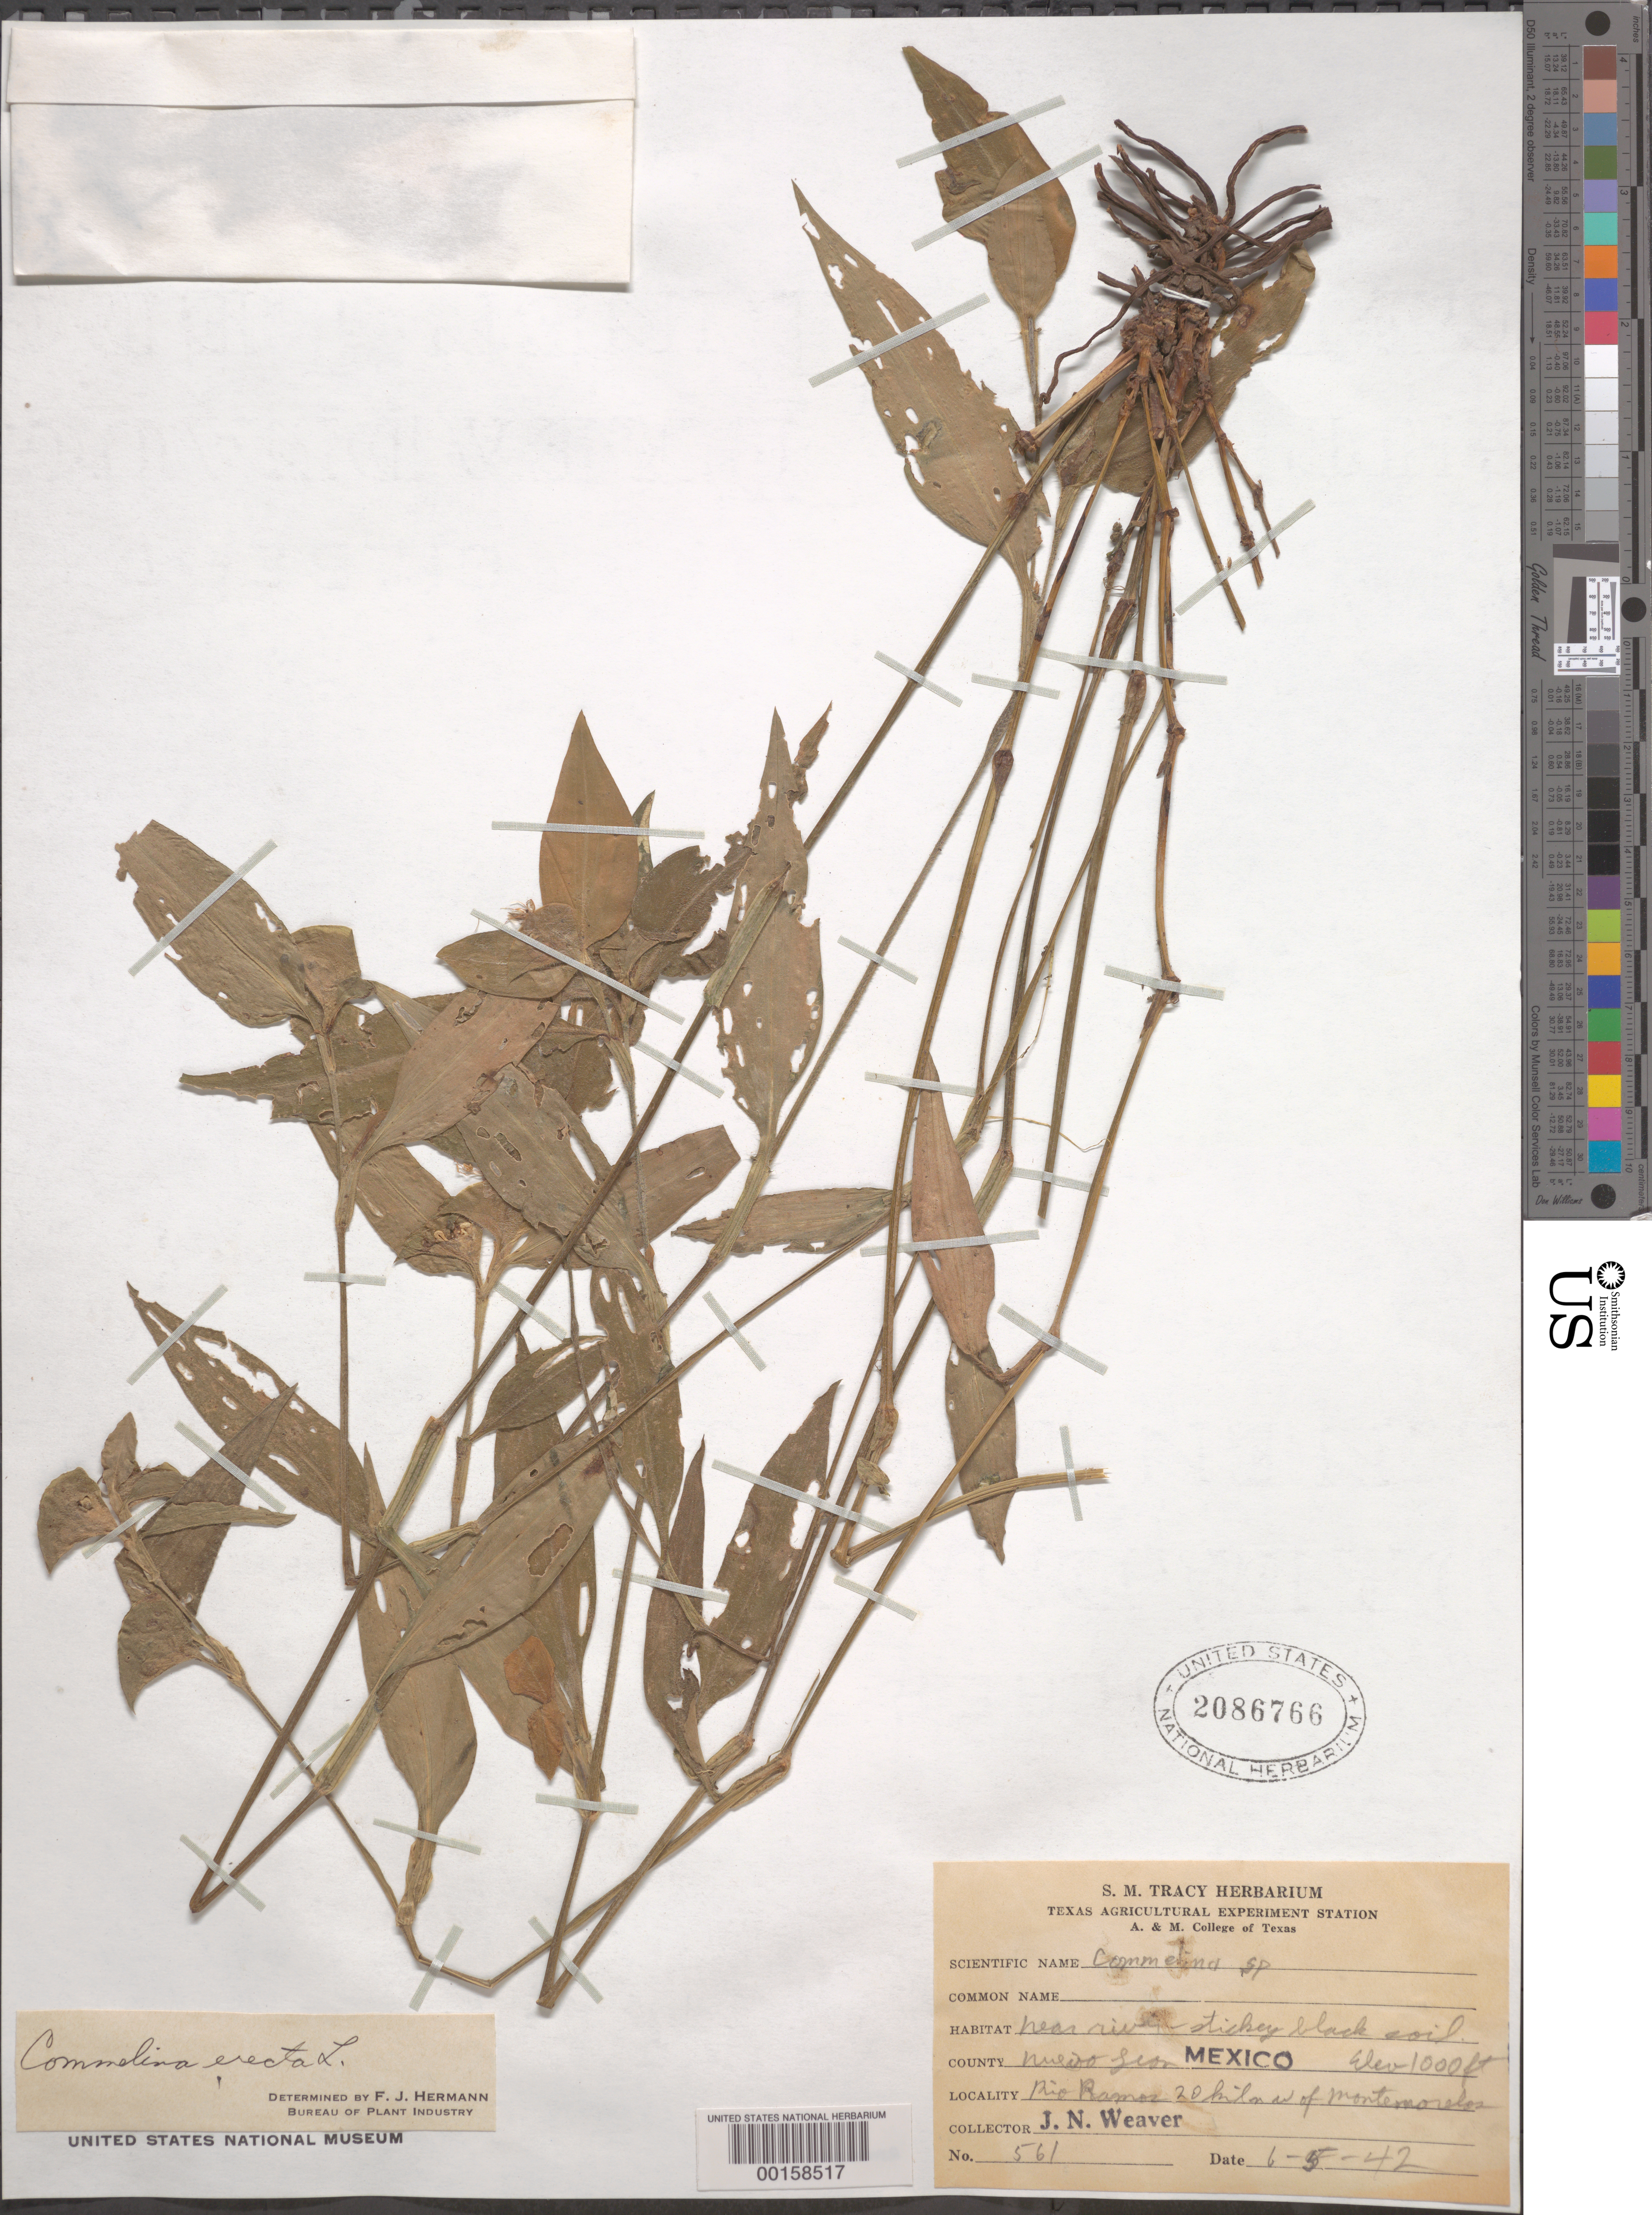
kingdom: Plantae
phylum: Tracheophyta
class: Liliopsida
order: Commelinales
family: Commelinaceae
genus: Commelina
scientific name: Commelina erecta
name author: L.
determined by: Hermann, F. J.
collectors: J. N. Weaver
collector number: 561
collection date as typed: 06 May 1942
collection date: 1942-05-06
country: Mexico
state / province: Nuevo León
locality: Rio ramos; W of montemorelos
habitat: Moist soil; near river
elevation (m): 305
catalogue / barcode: US 2086766